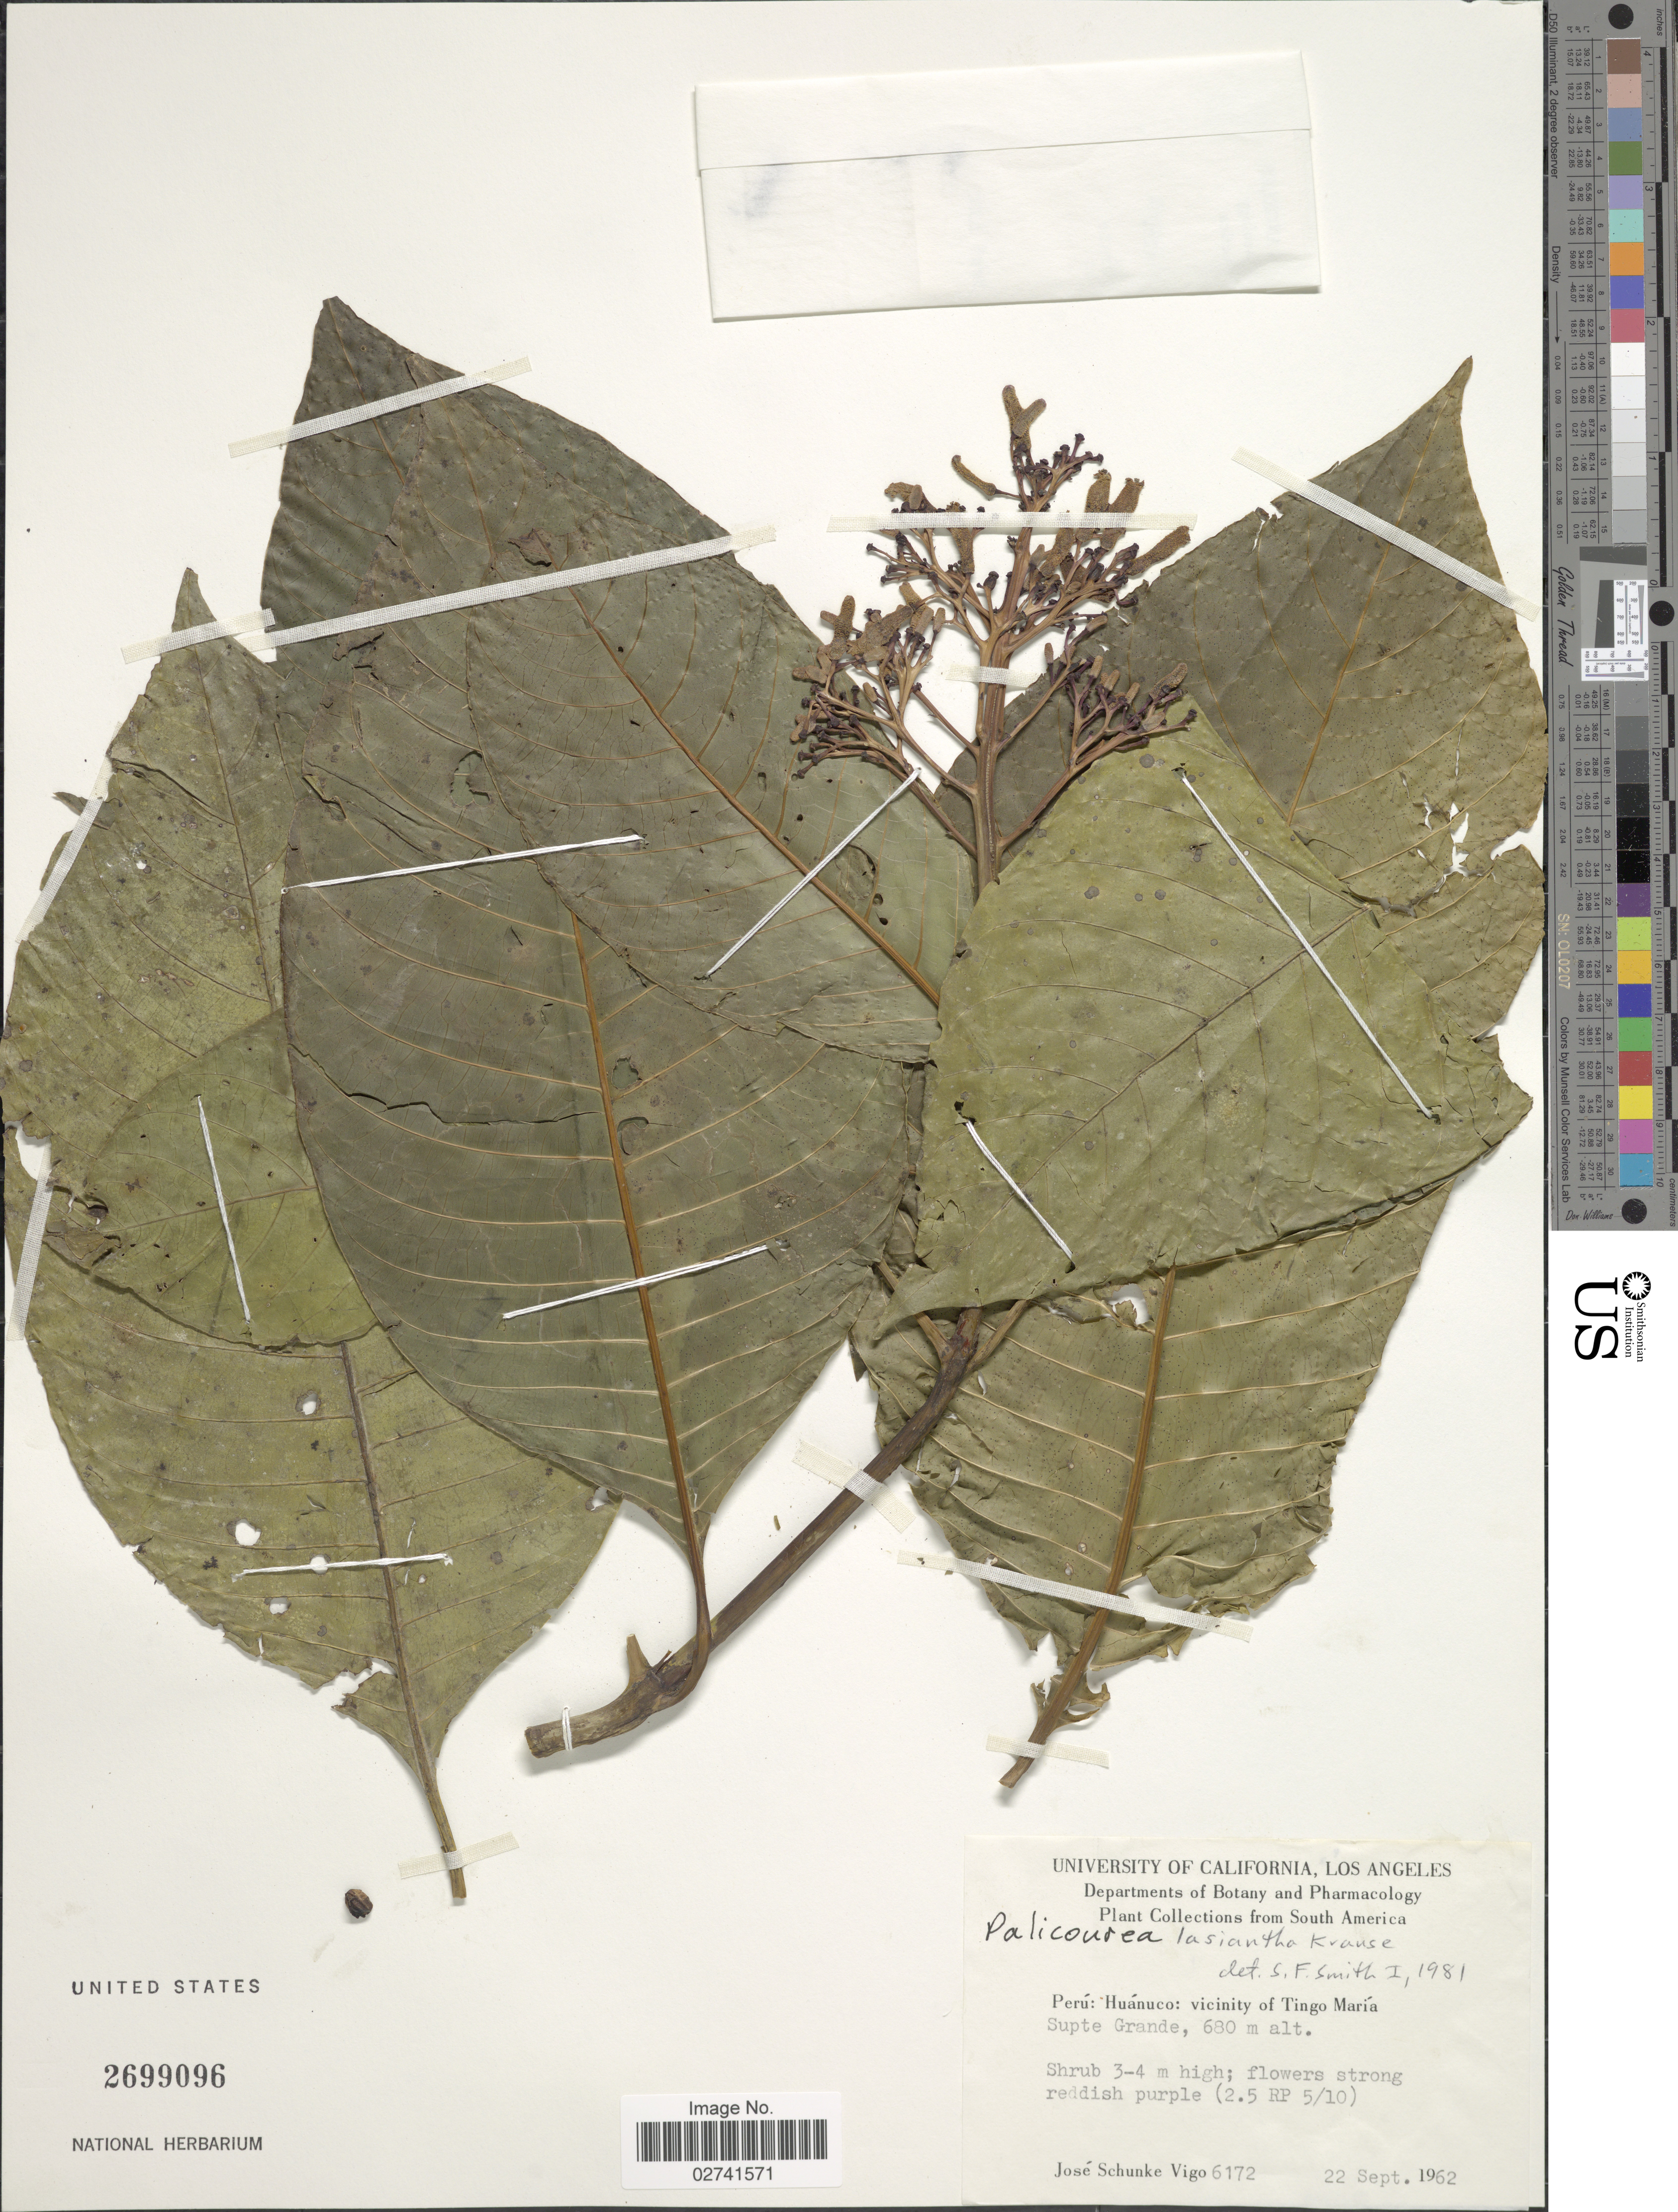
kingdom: Plantae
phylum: Tracheophyta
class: Magnoliopsida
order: Gentianales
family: Rubiaceae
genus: Palicourea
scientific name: Palicourea lasiantha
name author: Krause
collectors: J. Schunke Vigo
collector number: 6172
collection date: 1962-09-22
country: Peru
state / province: Huánuco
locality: Vicinity of Tingo María, Supte Grande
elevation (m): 680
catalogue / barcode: US 2699096